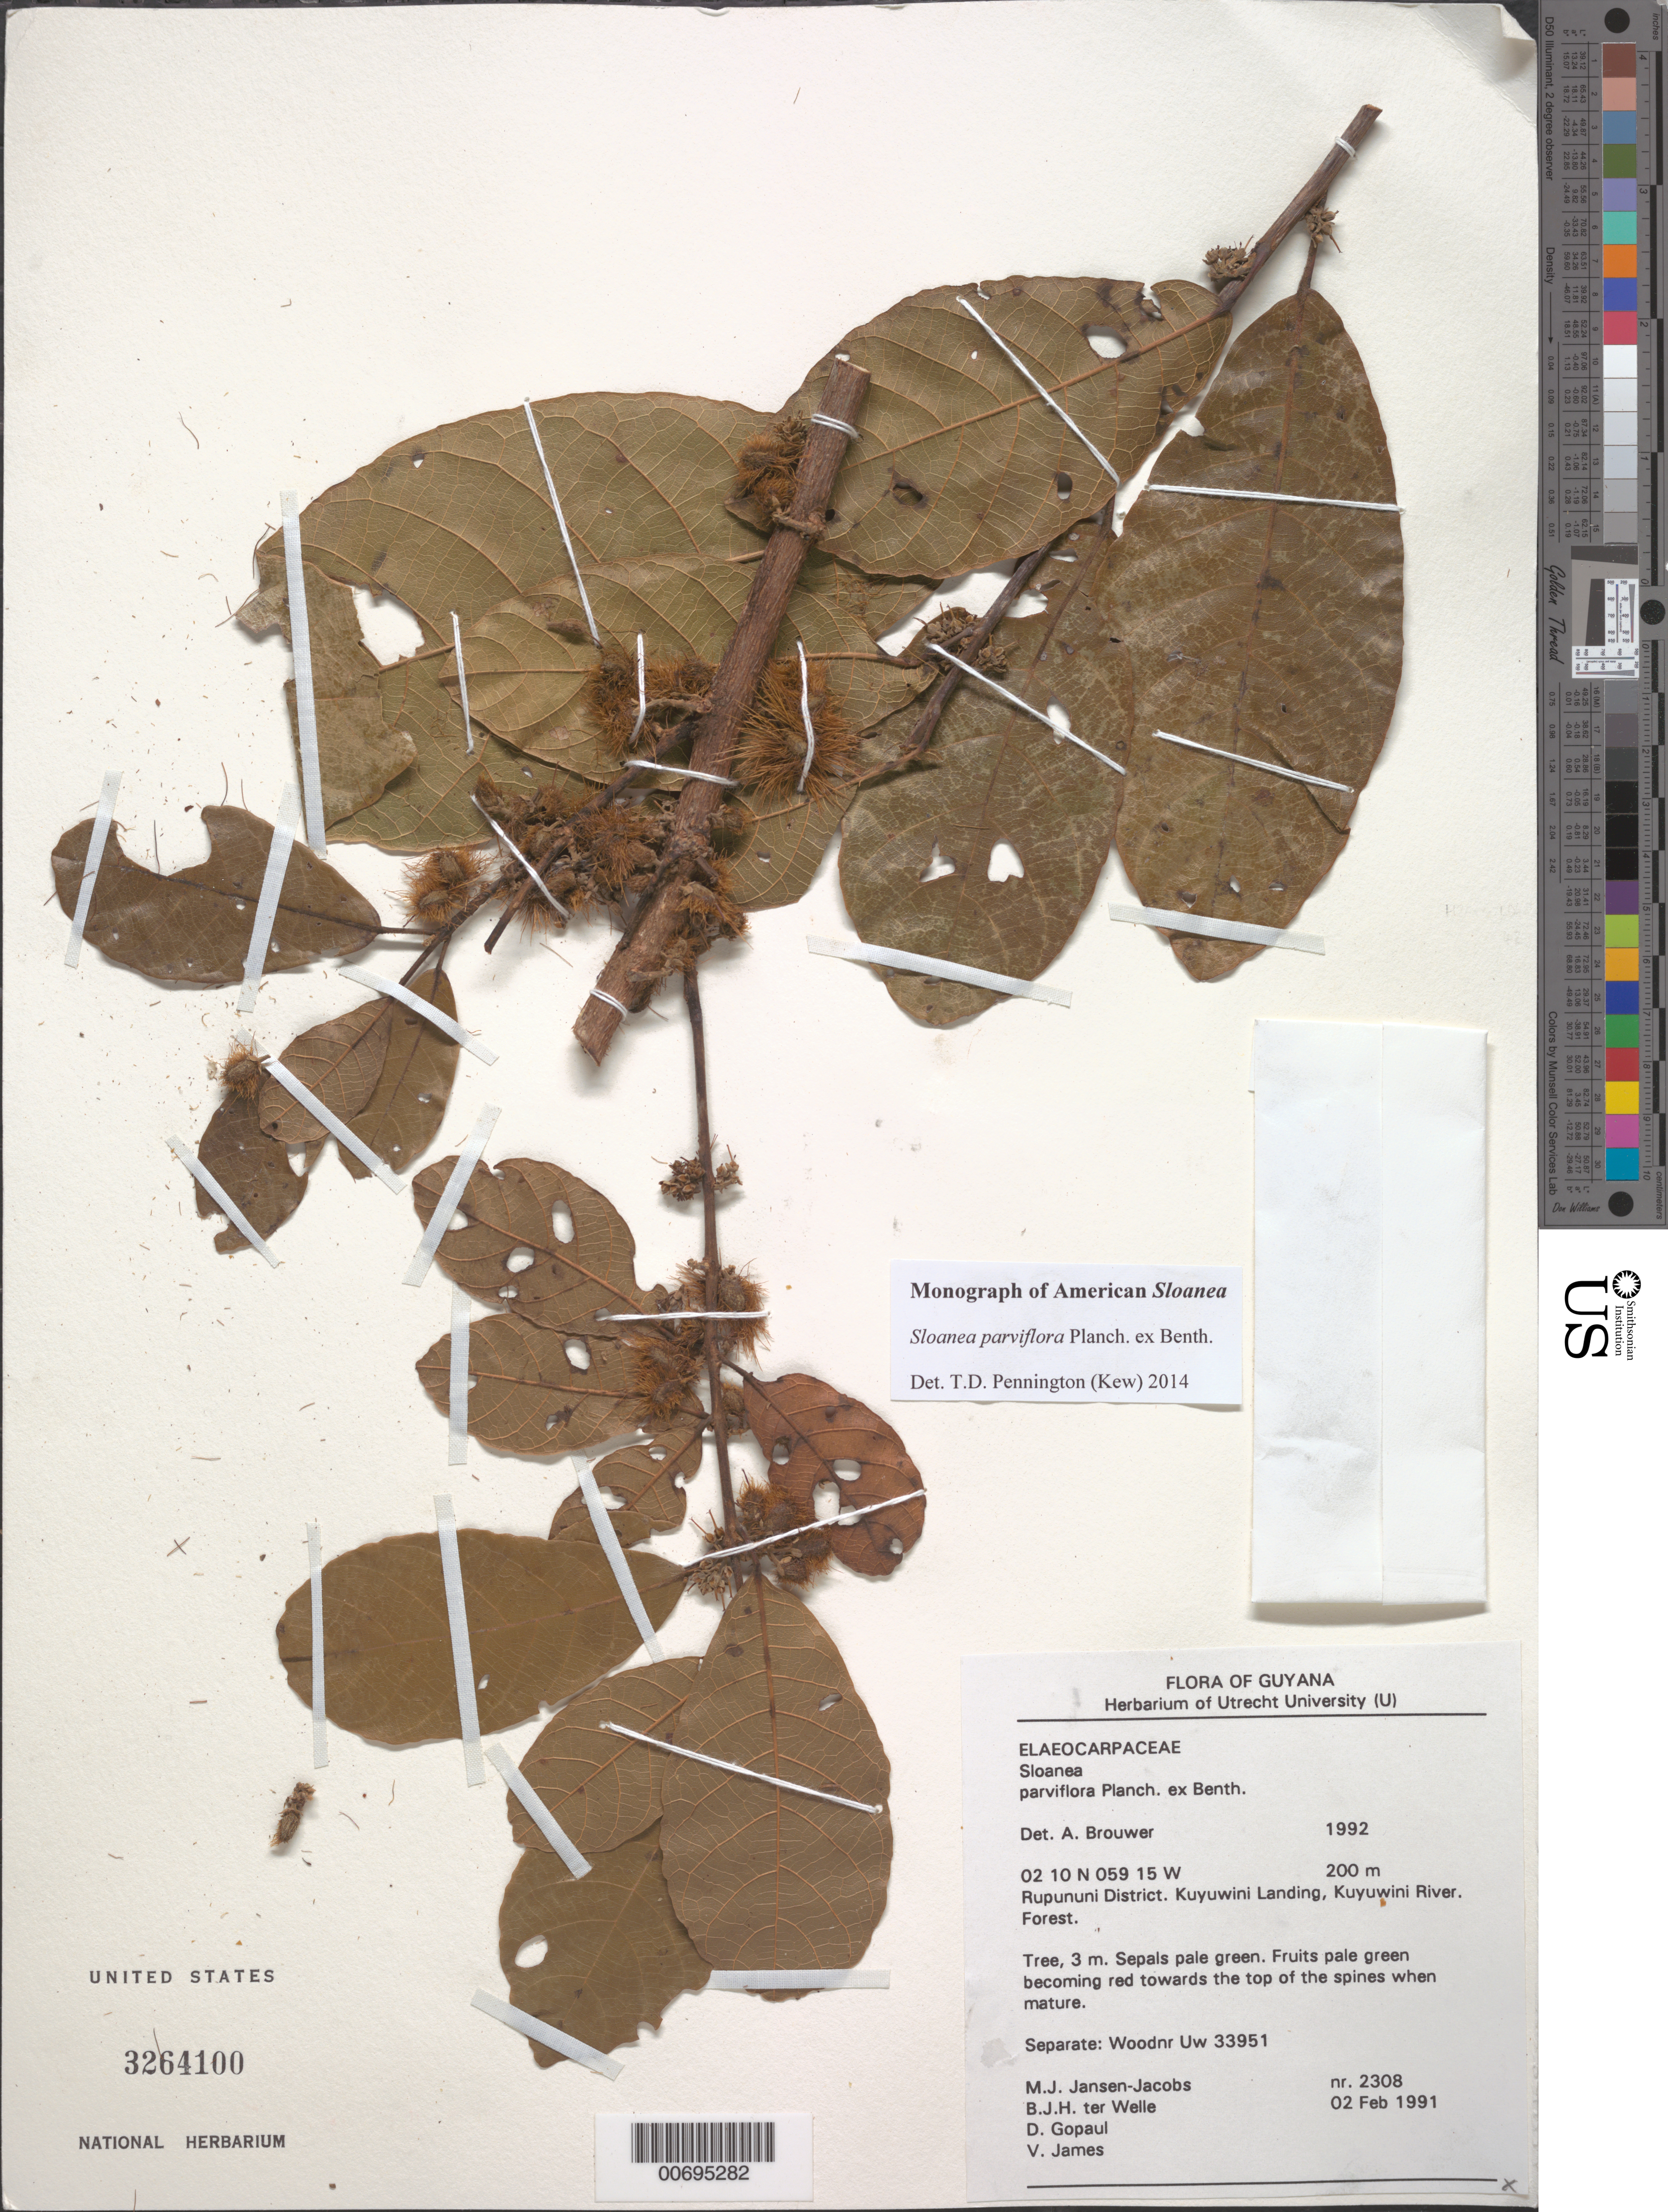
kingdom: Plantae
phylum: Tracheophyta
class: Magnoliopsida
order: Oxalidales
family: Elaeocarpaceae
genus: Sloanea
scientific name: Sloanea parviflora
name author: Planch. ex Benth.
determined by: Jacobs-Brouwer, A.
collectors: M. J. Jansen-Jacobs, B. Welle, D. Gopaul & V. James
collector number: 2308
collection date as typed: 2-Feb-91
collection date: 1991-02-02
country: Guyana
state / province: U. Takutu-U. Essequibo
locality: Kuyuwini Landing, Kuyuwini River, Rupununi District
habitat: Forest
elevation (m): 200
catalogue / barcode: US 3264100